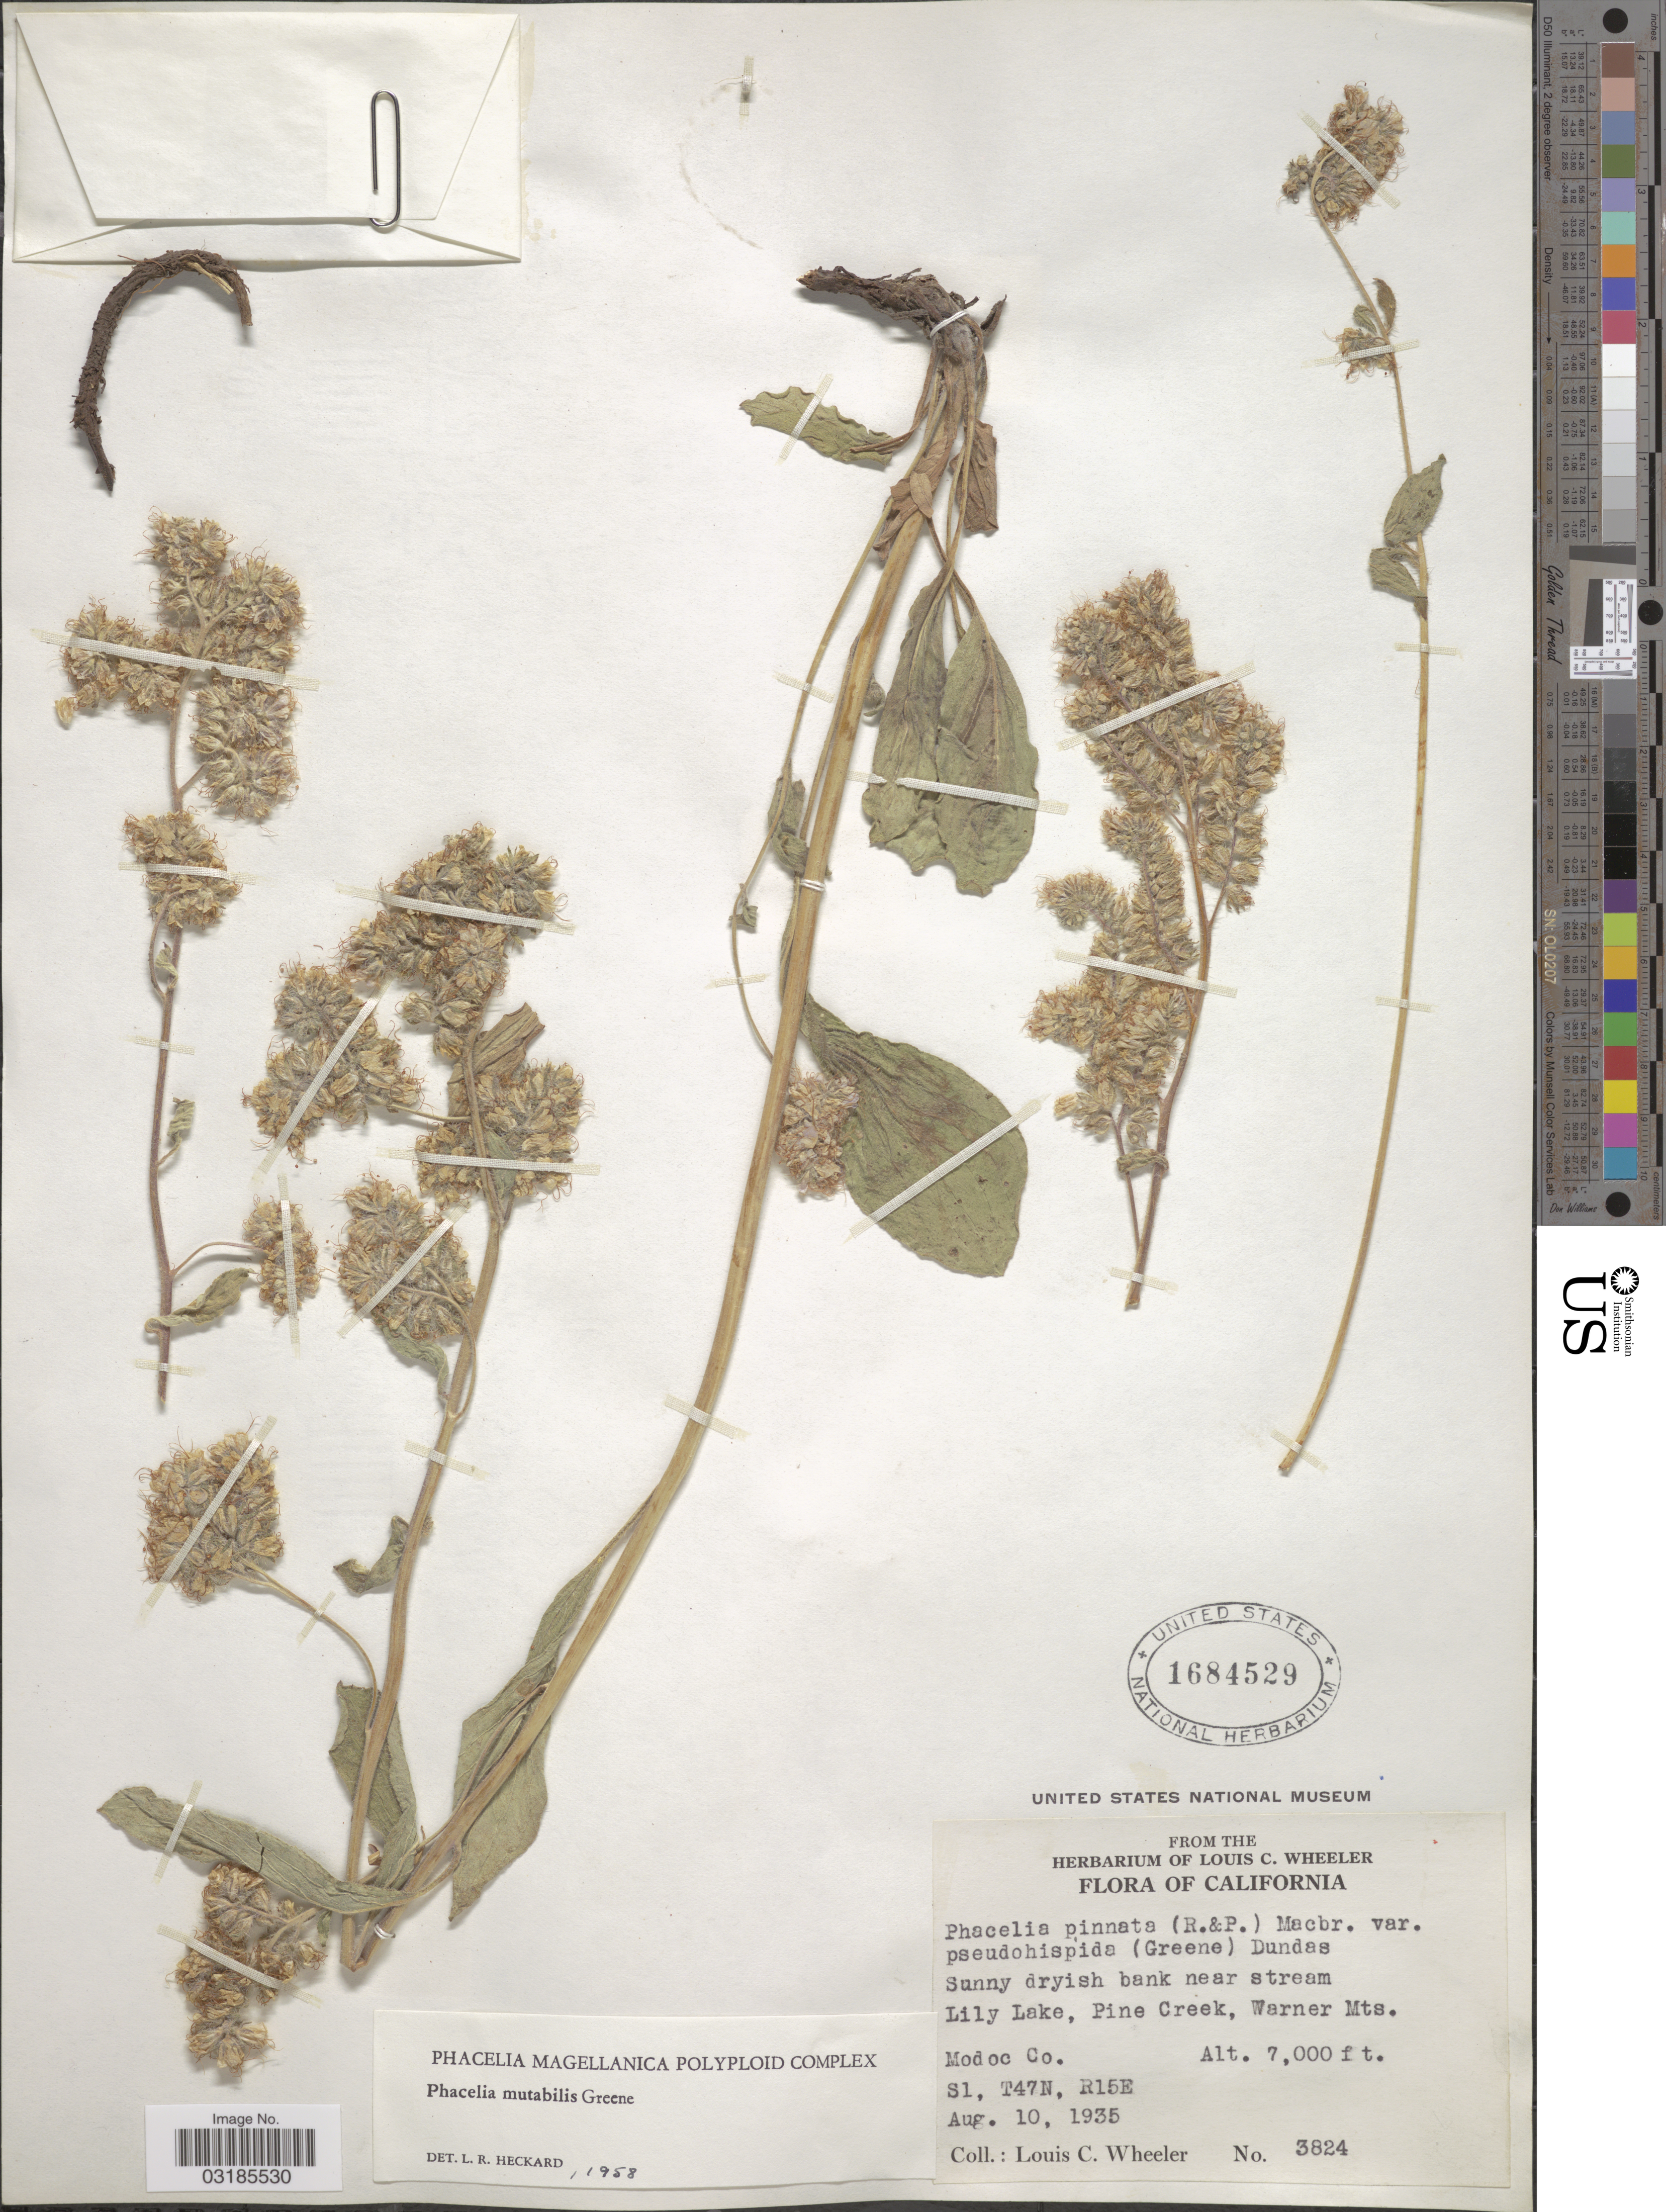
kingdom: Plantae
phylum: Tracheophyta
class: Magnoliopsida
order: Boraginales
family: Hydrophyllaceae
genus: Phacelia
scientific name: Phacelia mutabilis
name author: Greene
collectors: L. C. Wheeler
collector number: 3824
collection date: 1935-08-10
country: United States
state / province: California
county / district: Modoc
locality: Lily Lake, Pine Creek, Warner Mts., Modoc Co., S1, T47N, R15E.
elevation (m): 2134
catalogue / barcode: US 1684529